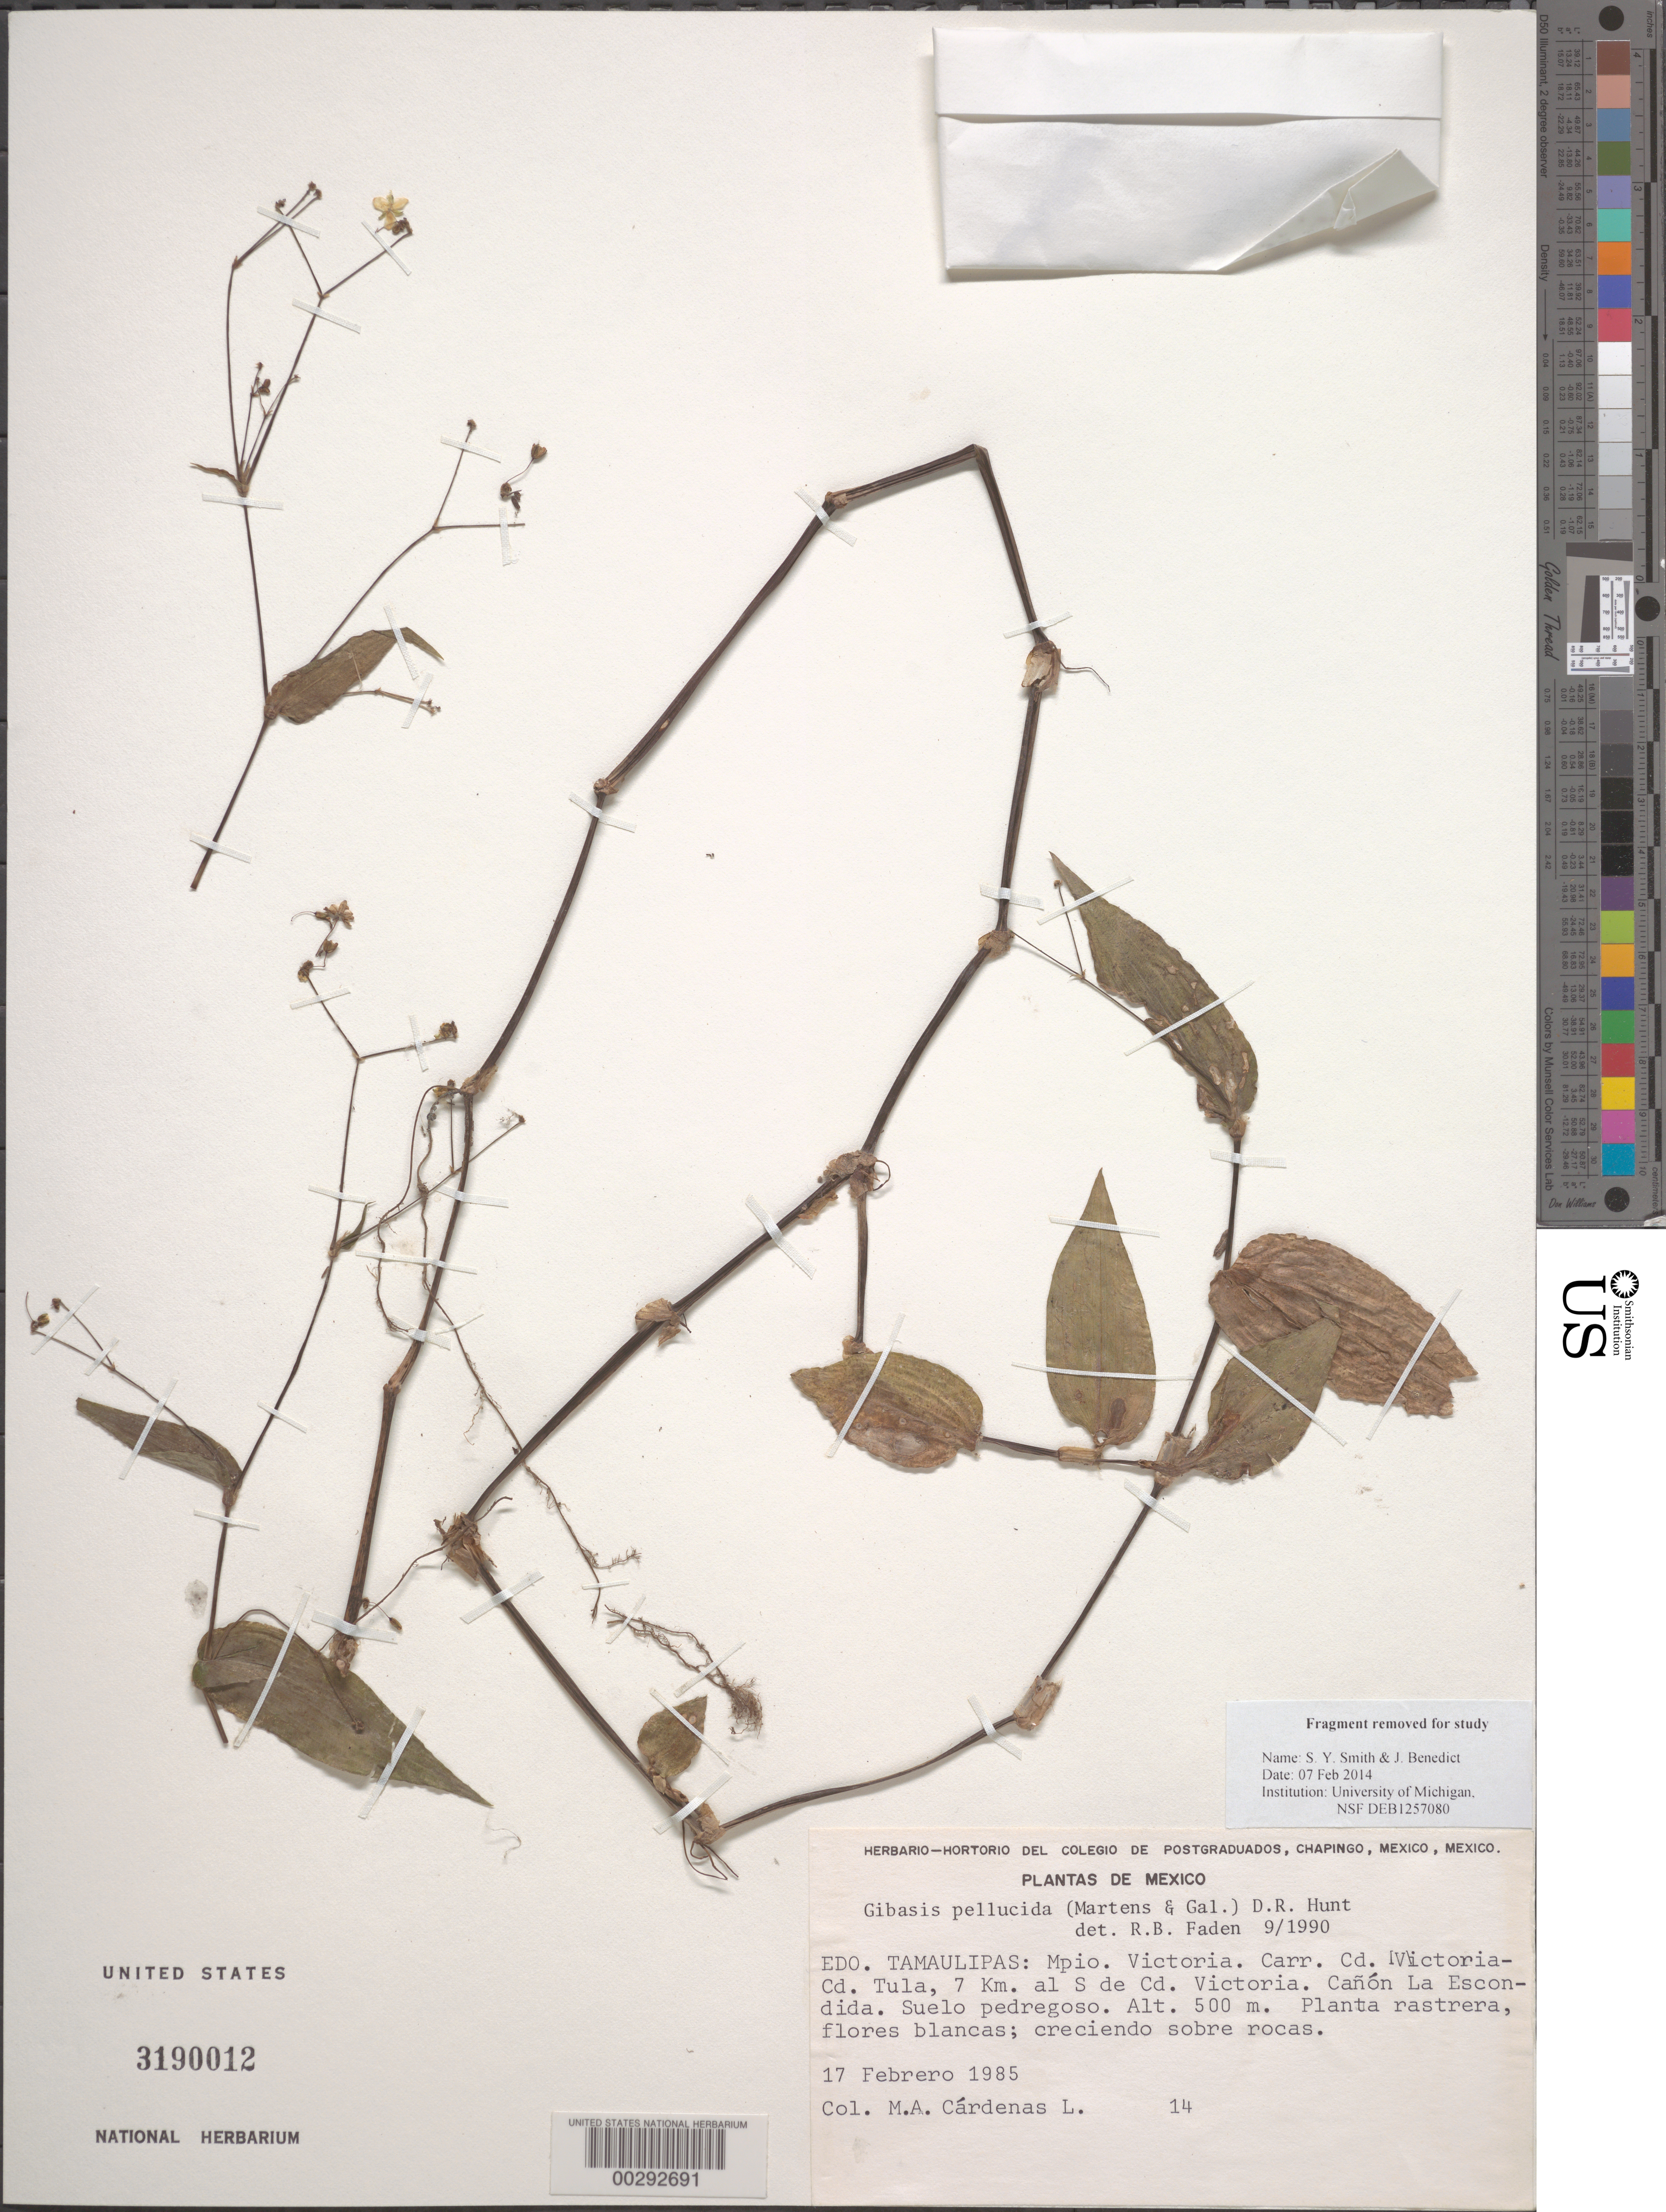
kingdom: Plantae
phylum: Tracheophyta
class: Liliopsida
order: Commelinales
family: Commelinaceae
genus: Gibasis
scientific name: Gibasis pellucida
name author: (M. Martens & Galeotti) D.R. Hunt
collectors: M. Cardenas L.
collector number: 14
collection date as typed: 17 Feb 1985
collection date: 1985-02-17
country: Mexico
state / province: Tamaulipas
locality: Victoria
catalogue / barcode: US 3190012